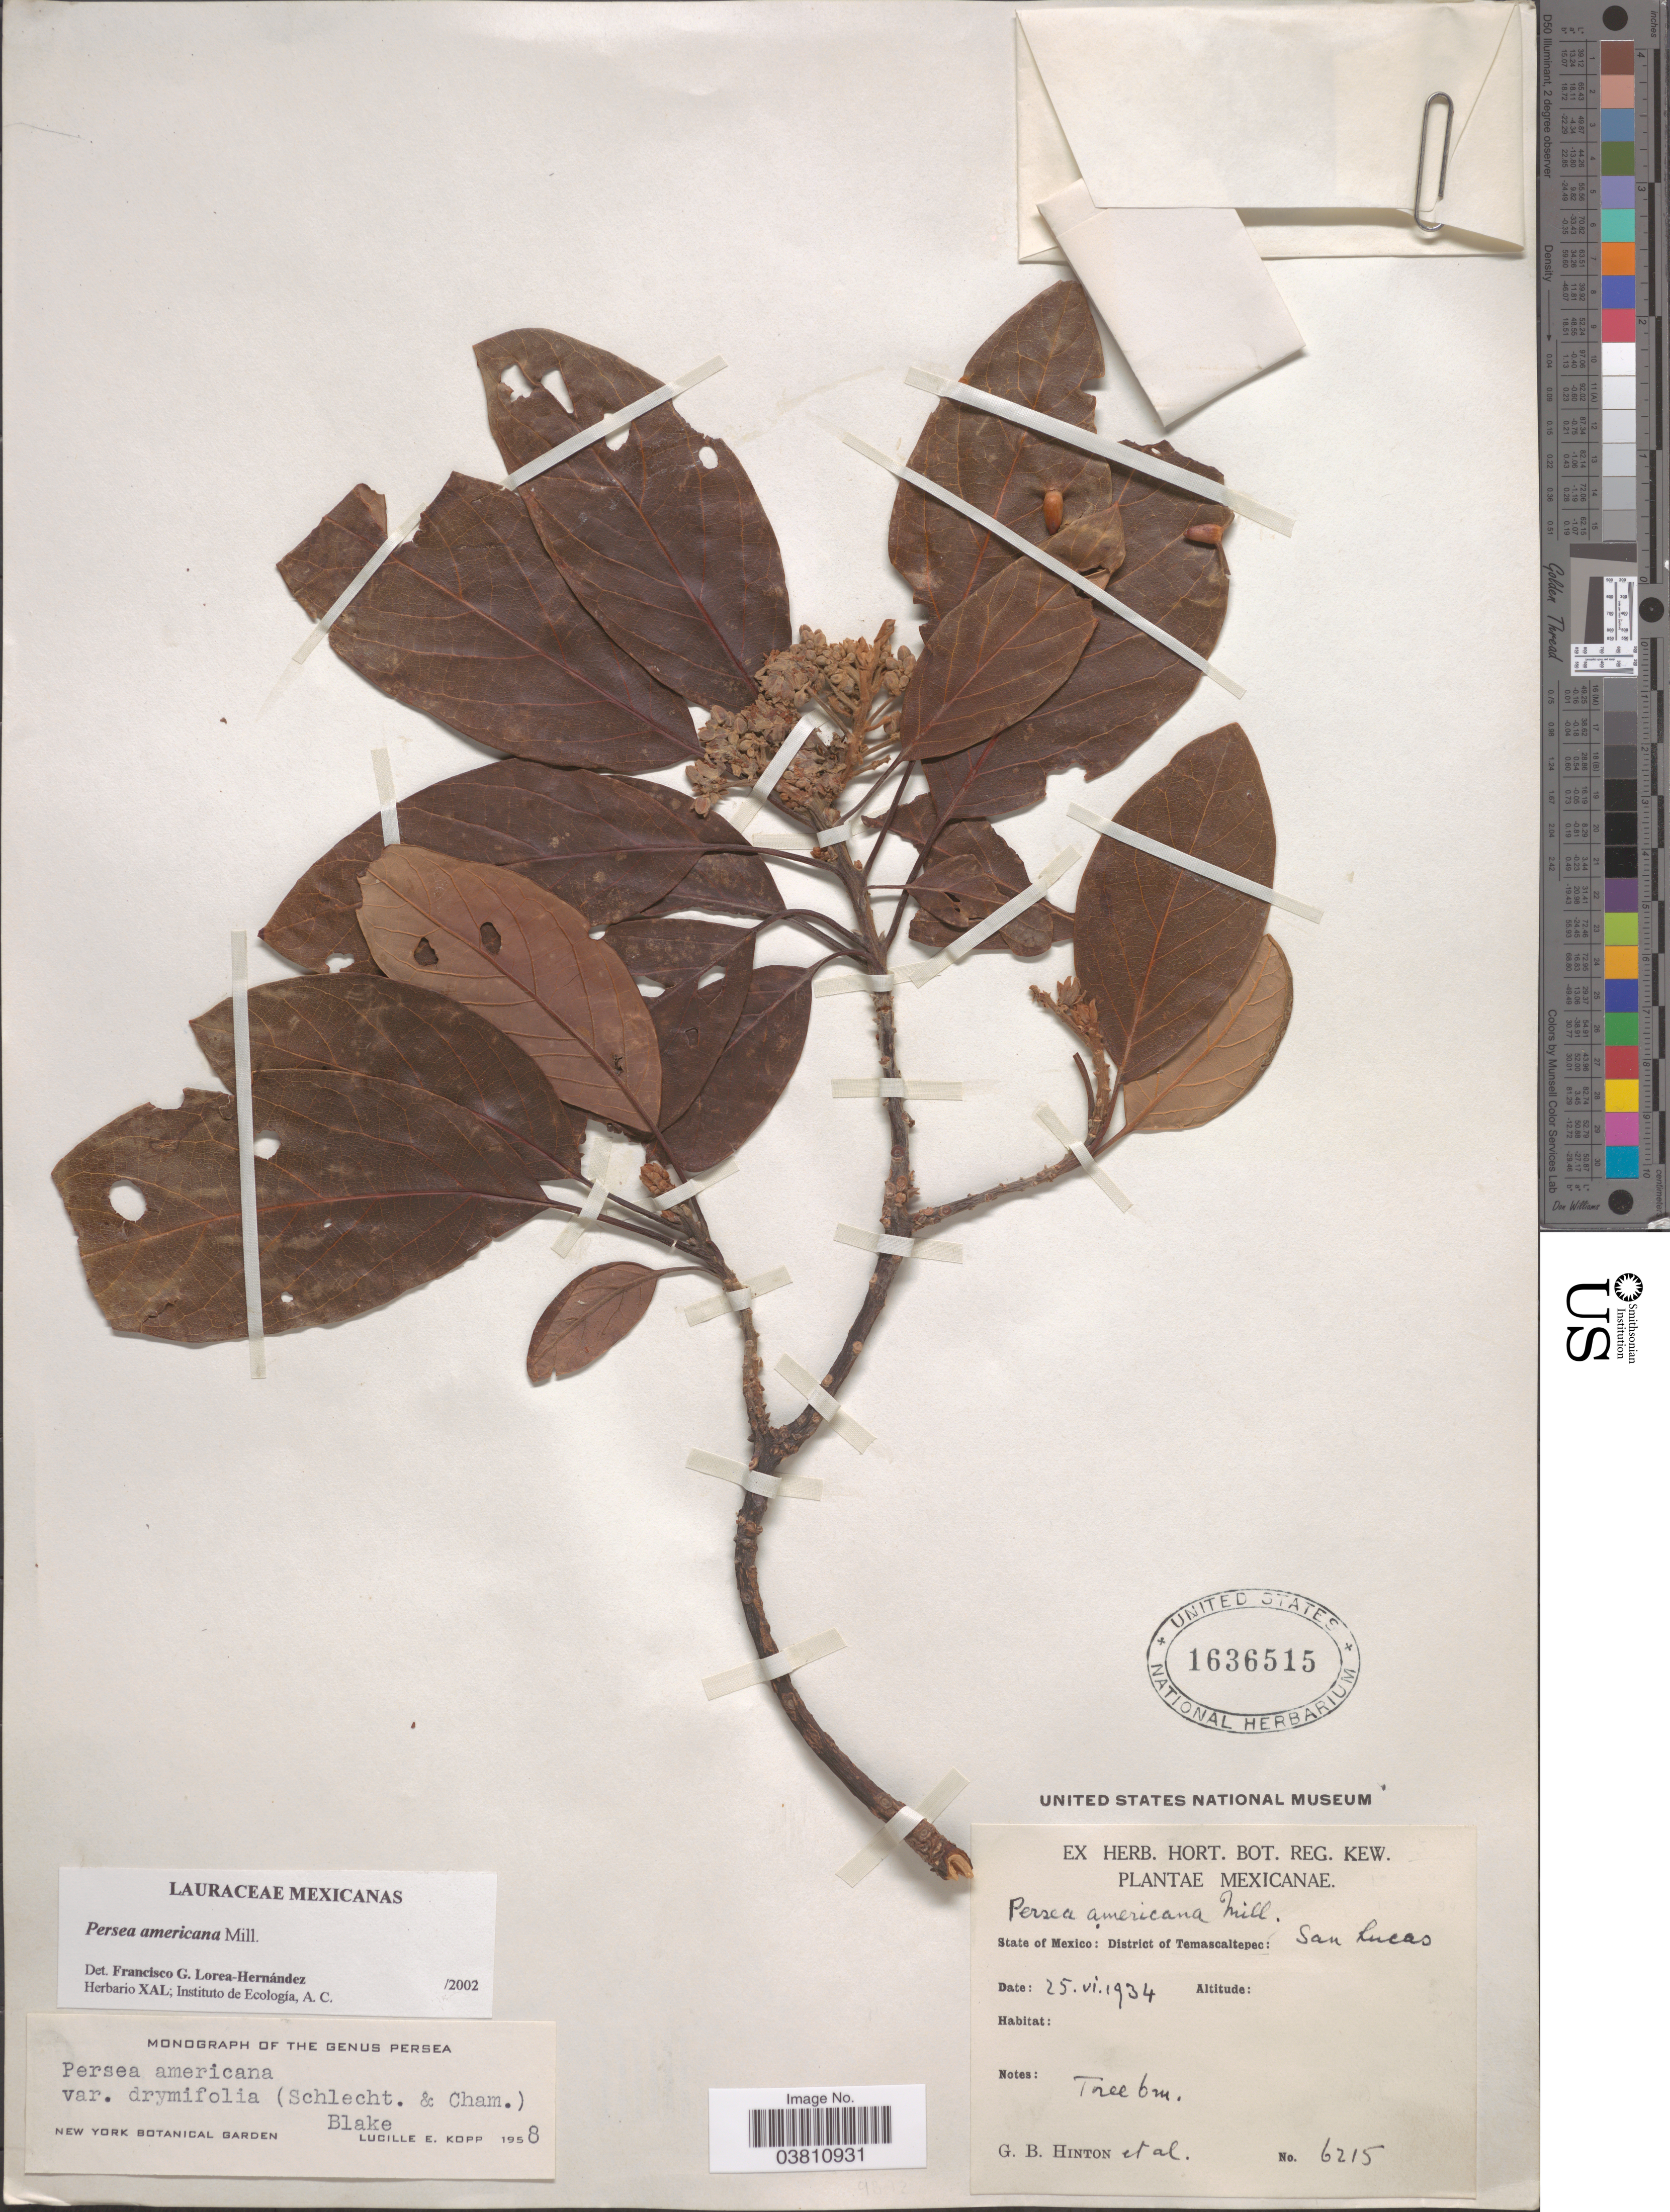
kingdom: Plantae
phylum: Tracheophyta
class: Magnoliopsida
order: Laurales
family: Lauraceae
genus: Persea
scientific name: Persea americana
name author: Mill.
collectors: G. B. Hinton & et al.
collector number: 6215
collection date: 1934-06-25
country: Mexico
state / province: México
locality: District of Temascaltepec: San Lucas.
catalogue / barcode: US 1636515